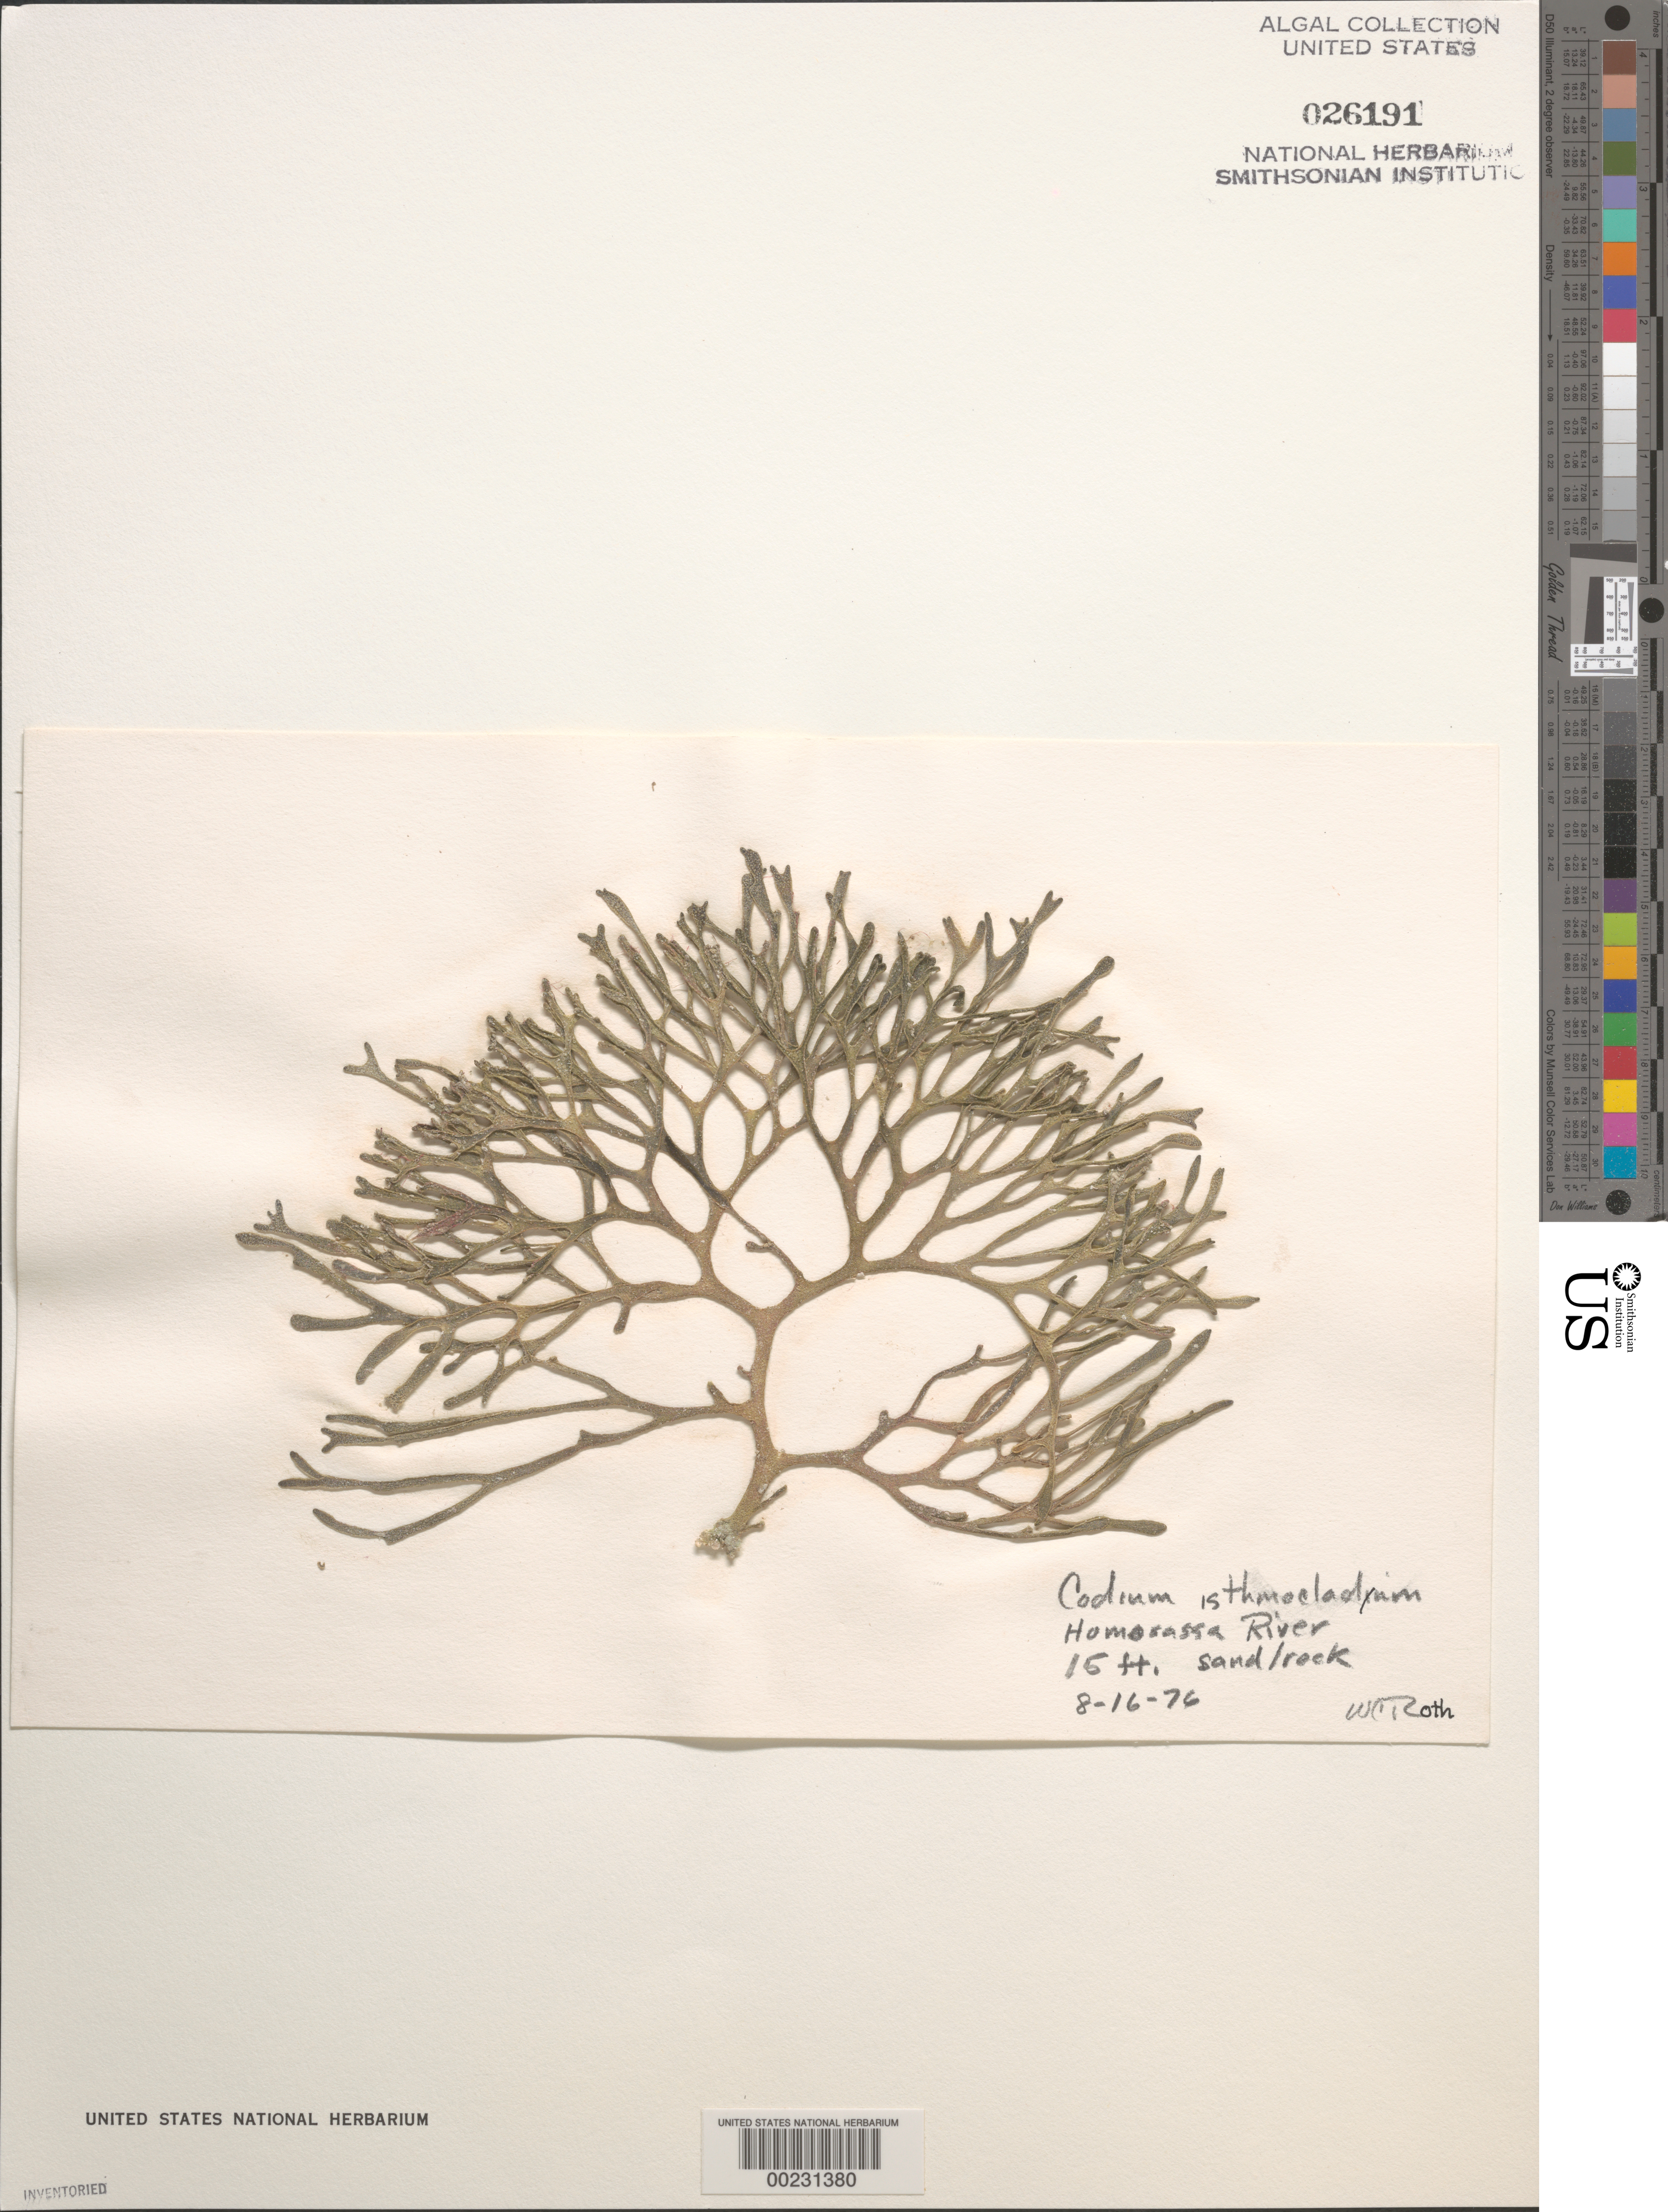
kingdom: Plantae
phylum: Chlorophyta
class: Ulvophyceae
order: Bryopsidales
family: Codiaceae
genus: Codium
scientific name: Codium isthmocladum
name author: Vickers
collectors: W. C. Roth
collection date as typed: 16 Aug 1976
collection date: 1976-08-16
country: United States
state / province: Florida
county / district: Citrus County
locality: Homosassa River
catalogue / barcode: US 26191